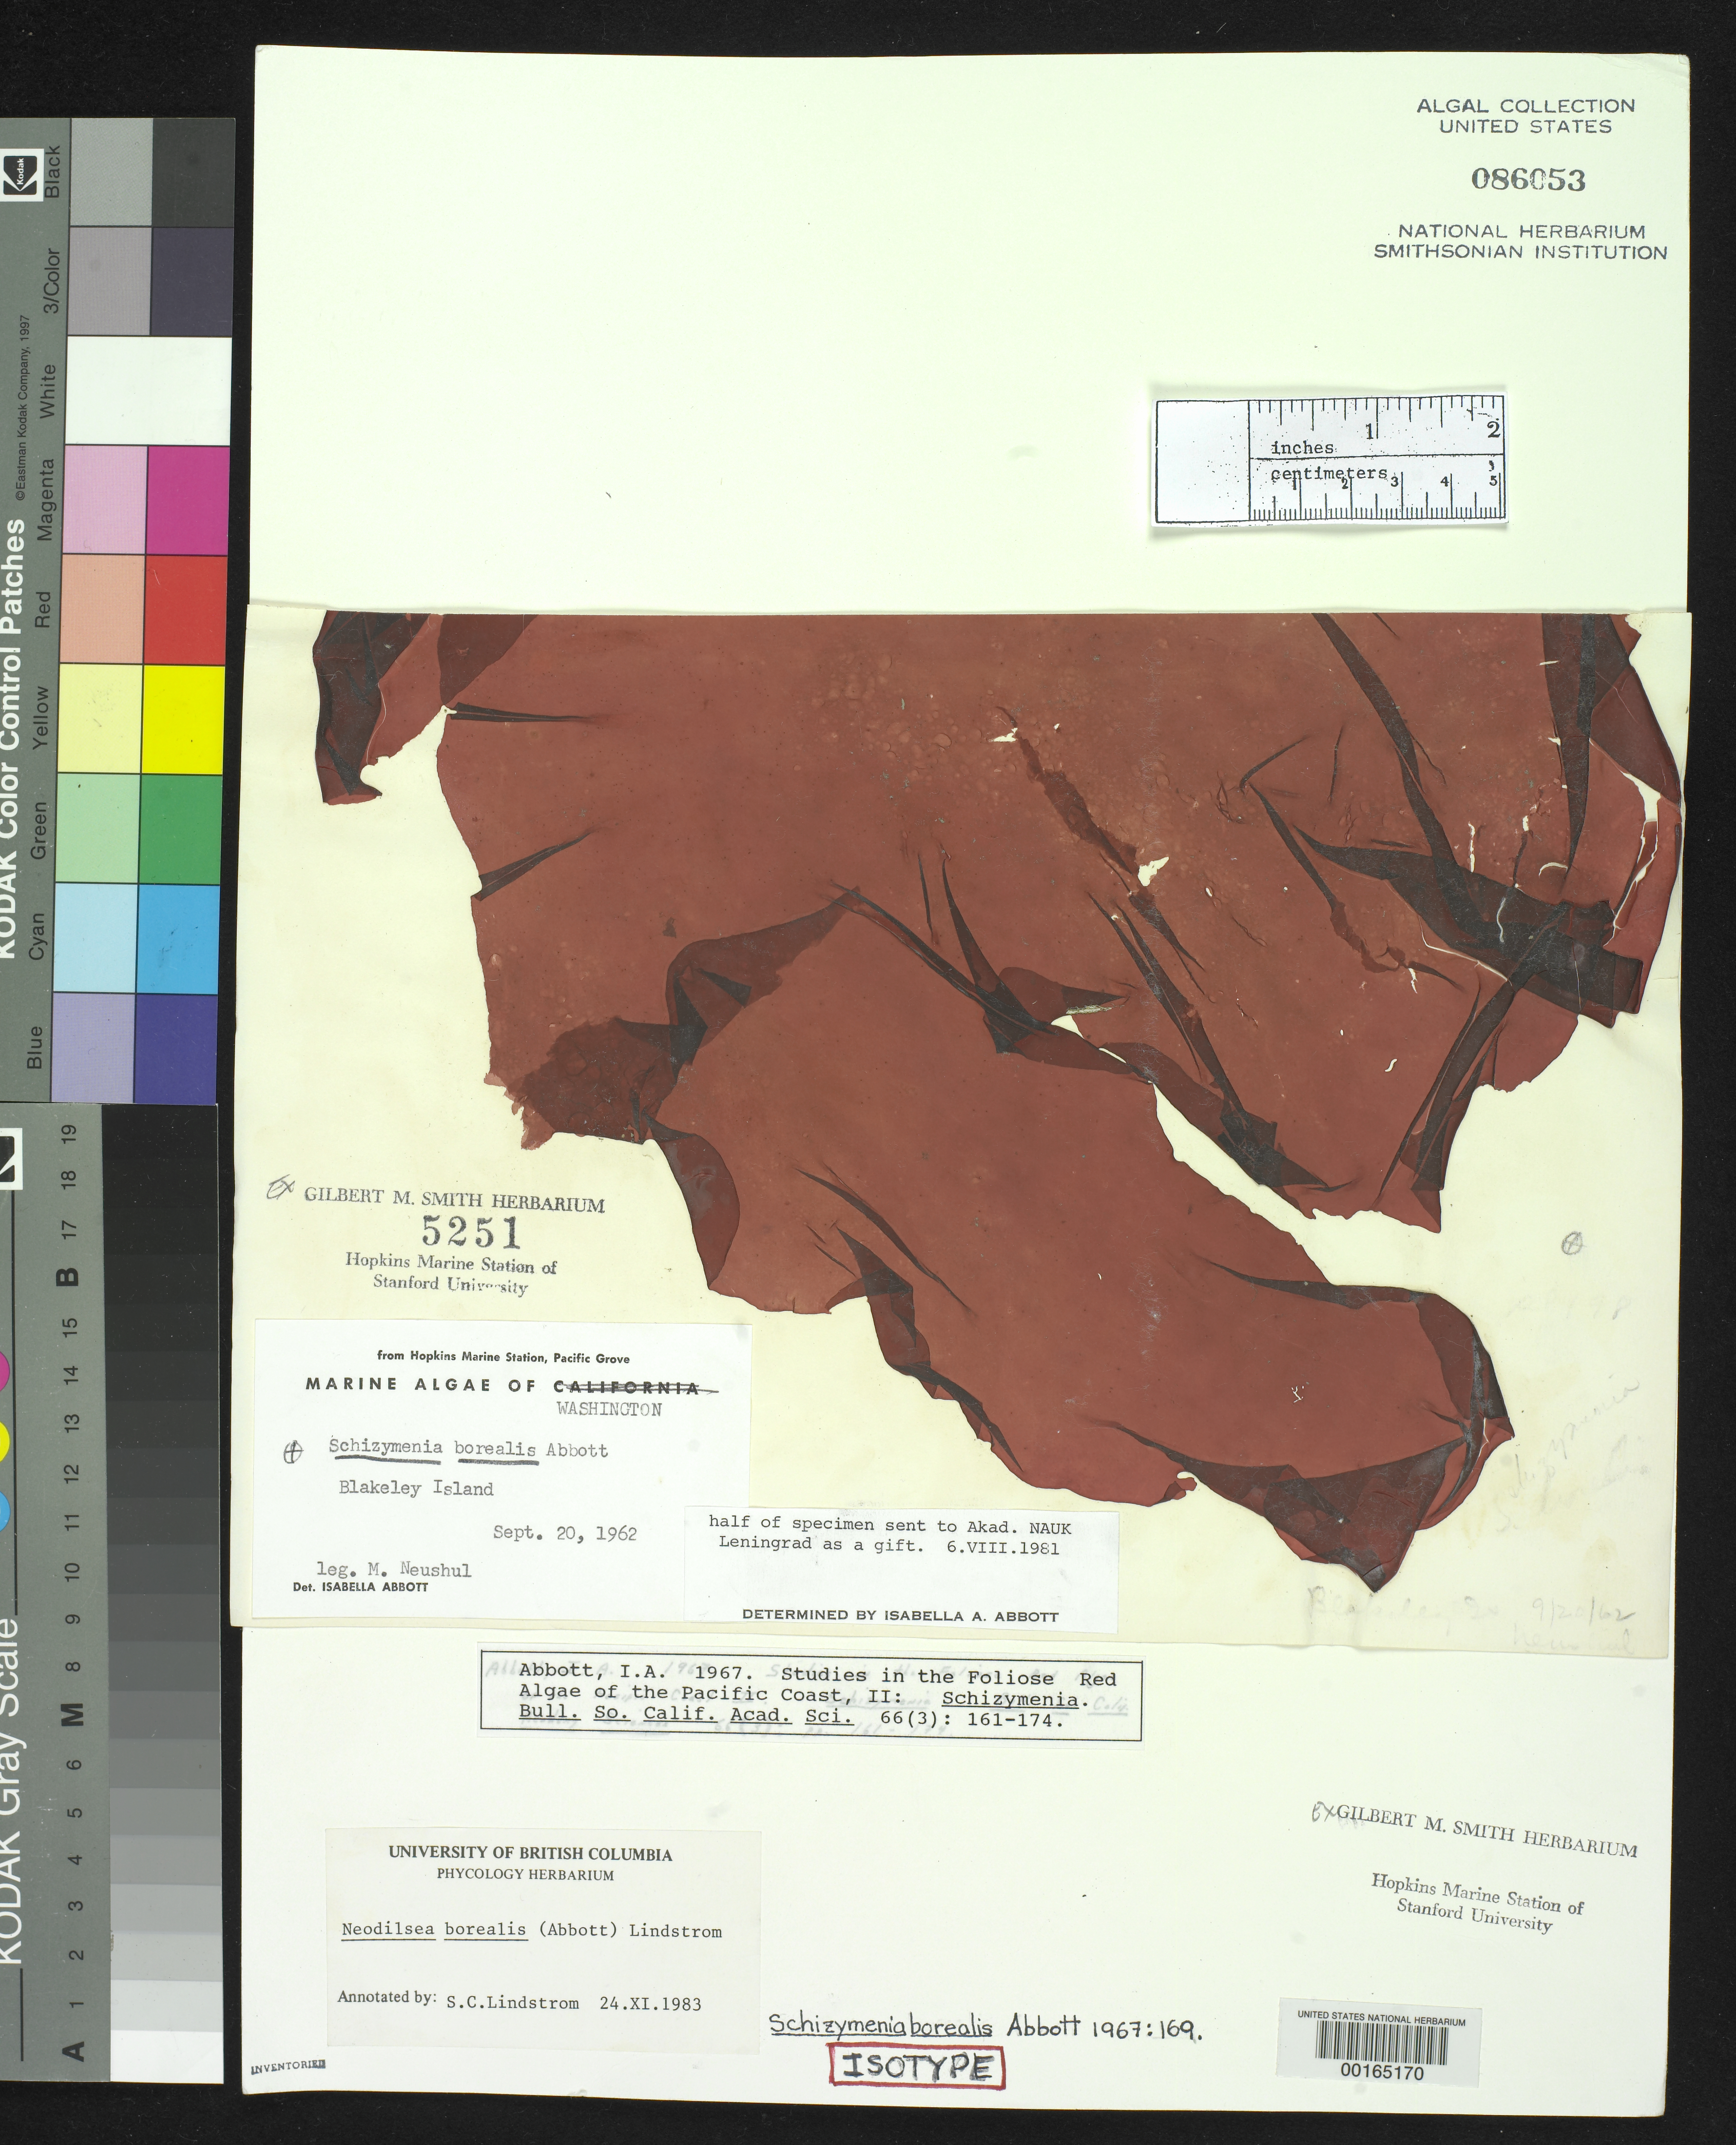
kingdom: Plantae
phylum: Rhodophyta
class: Florideophyceae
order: Nemastomatales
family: Schizymeniaceae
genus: Schizymenia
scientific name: Schizymenia borealis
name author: I.A. Abbott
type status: Isotype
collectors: M. Neushul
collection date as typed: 20 Sep 1962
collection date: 1962-09-20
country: United States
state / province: Washington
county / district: San Juan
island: Blakely Island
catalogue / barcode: US 86053